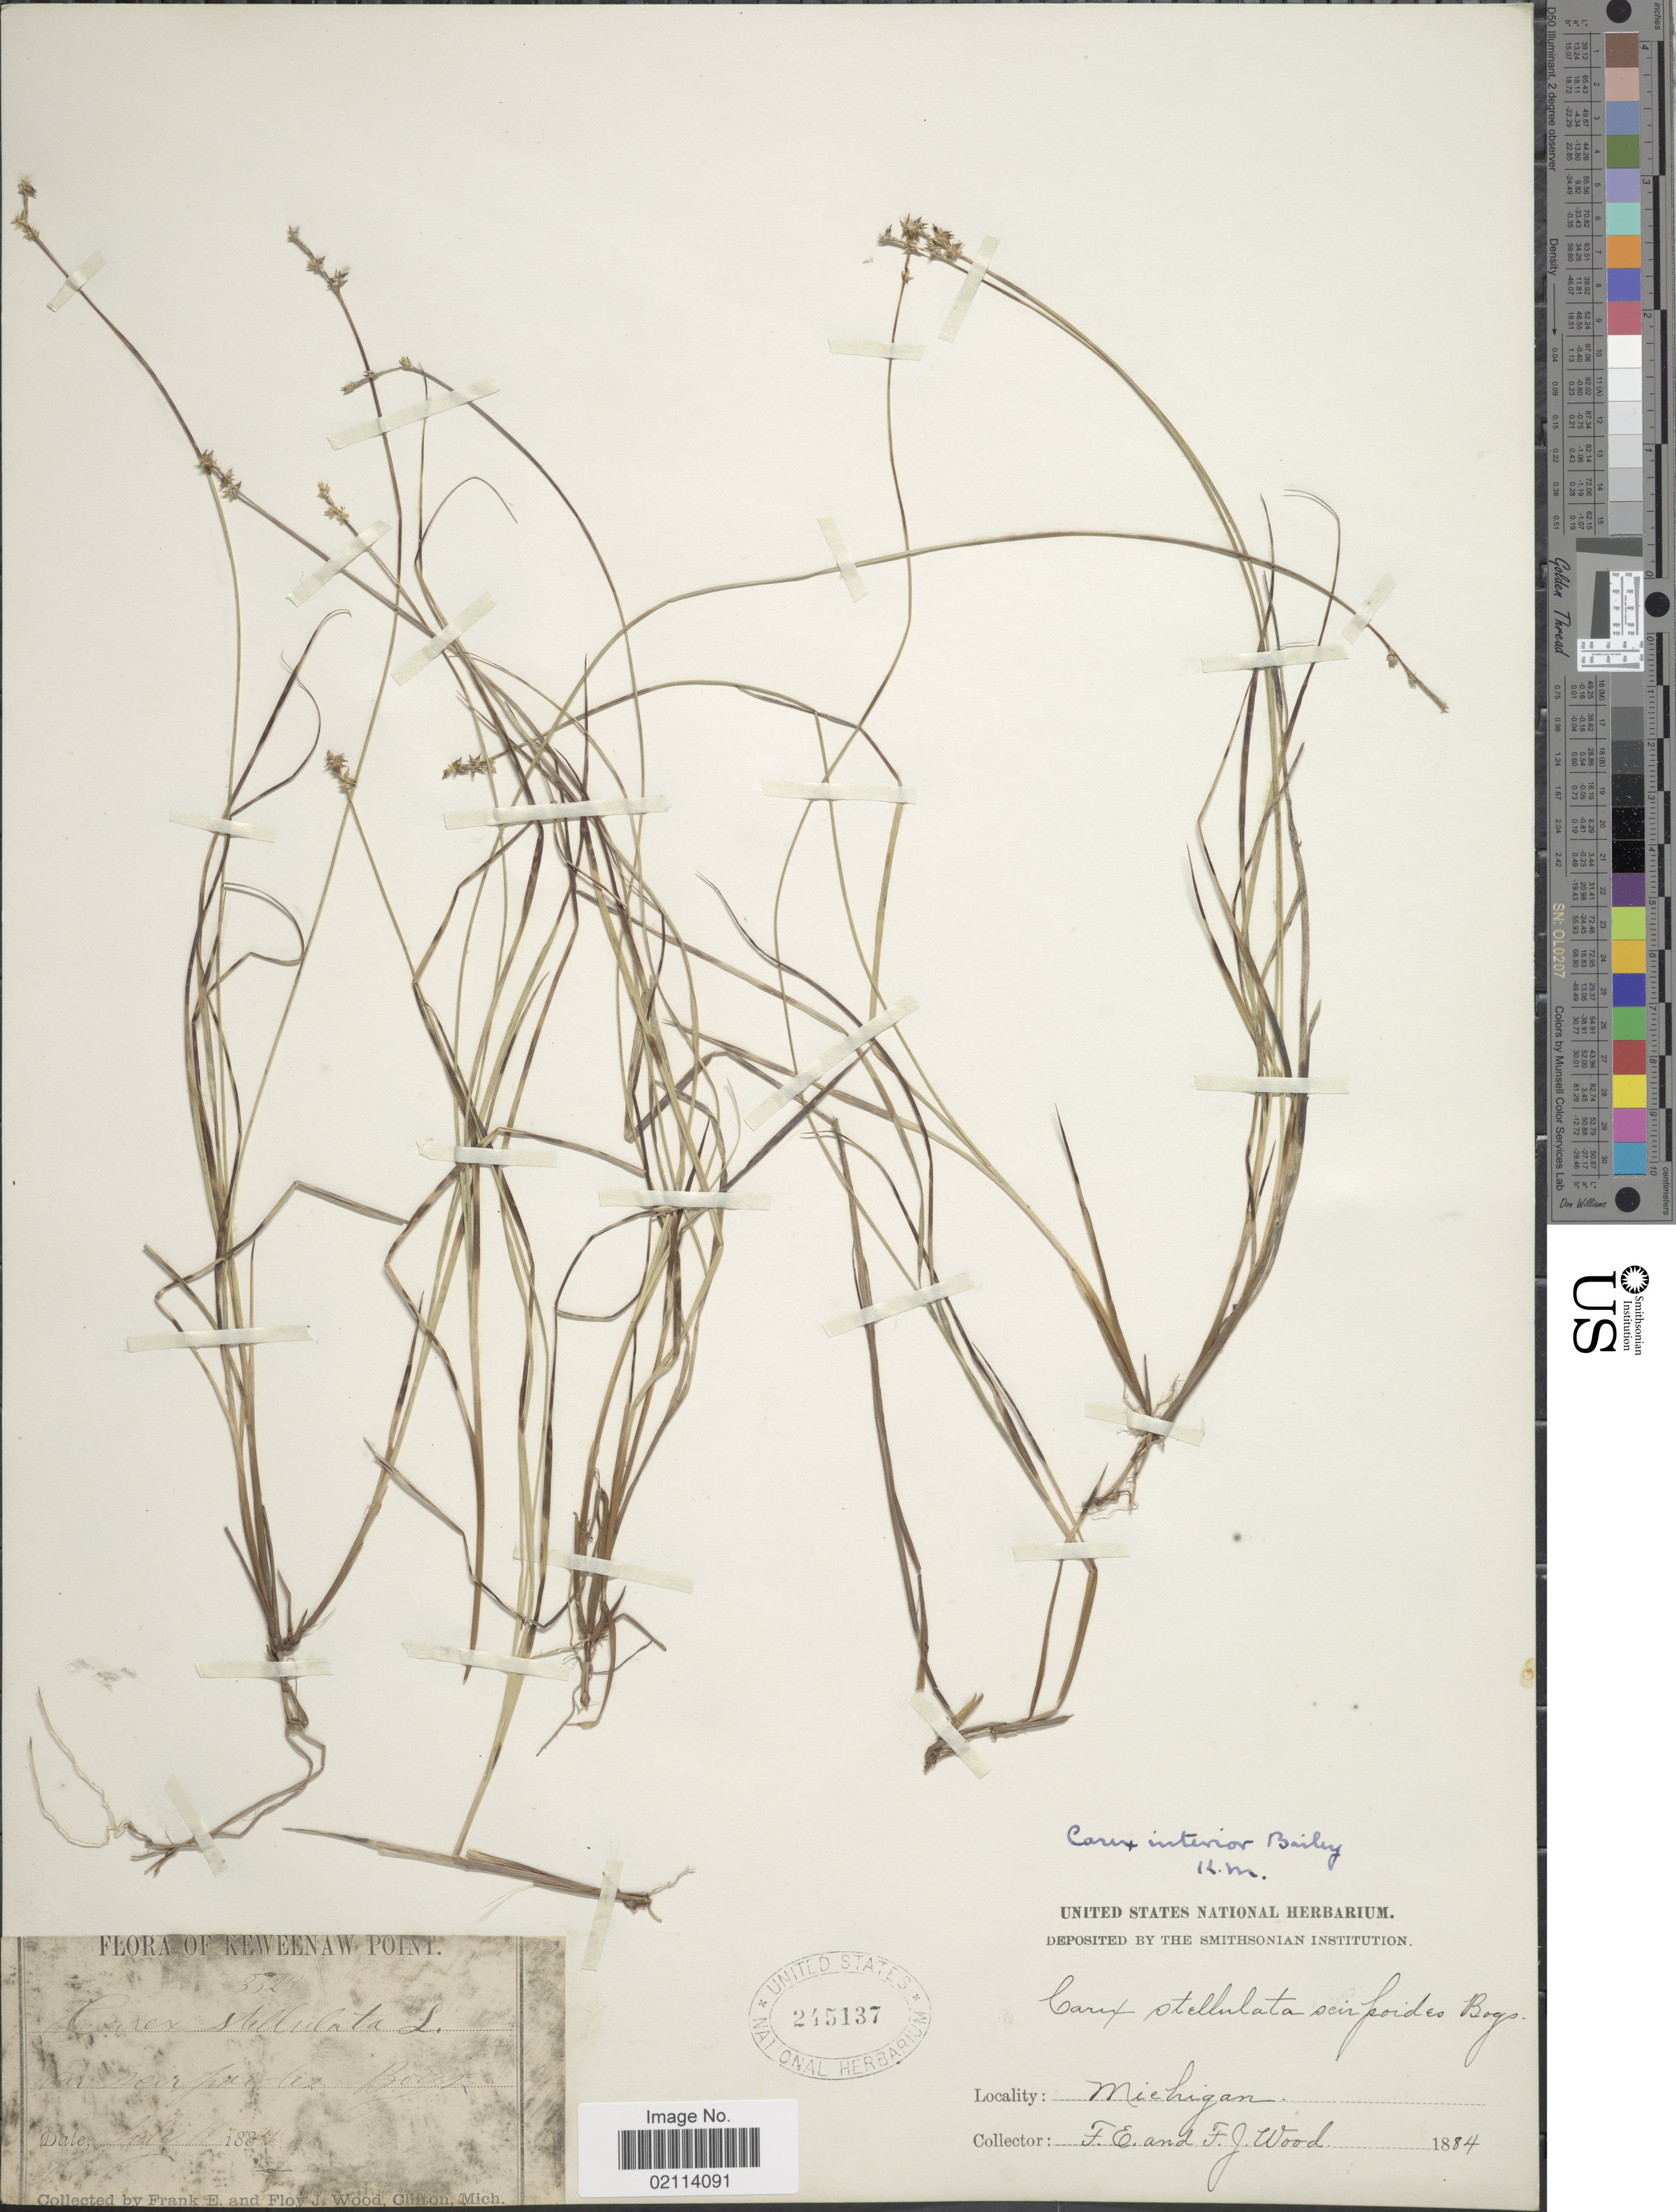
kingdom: Plantae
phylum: Tracheophyta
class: Liliopsida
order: Poales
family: Cyperaceae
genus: Carex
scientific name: Carex interior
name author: L.H. Bailey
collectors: F. Wood & F. Wood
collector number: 3324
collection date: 1884-07-11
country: United States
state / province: Michigan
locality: Keweenaw Point.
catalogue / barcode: US 245137